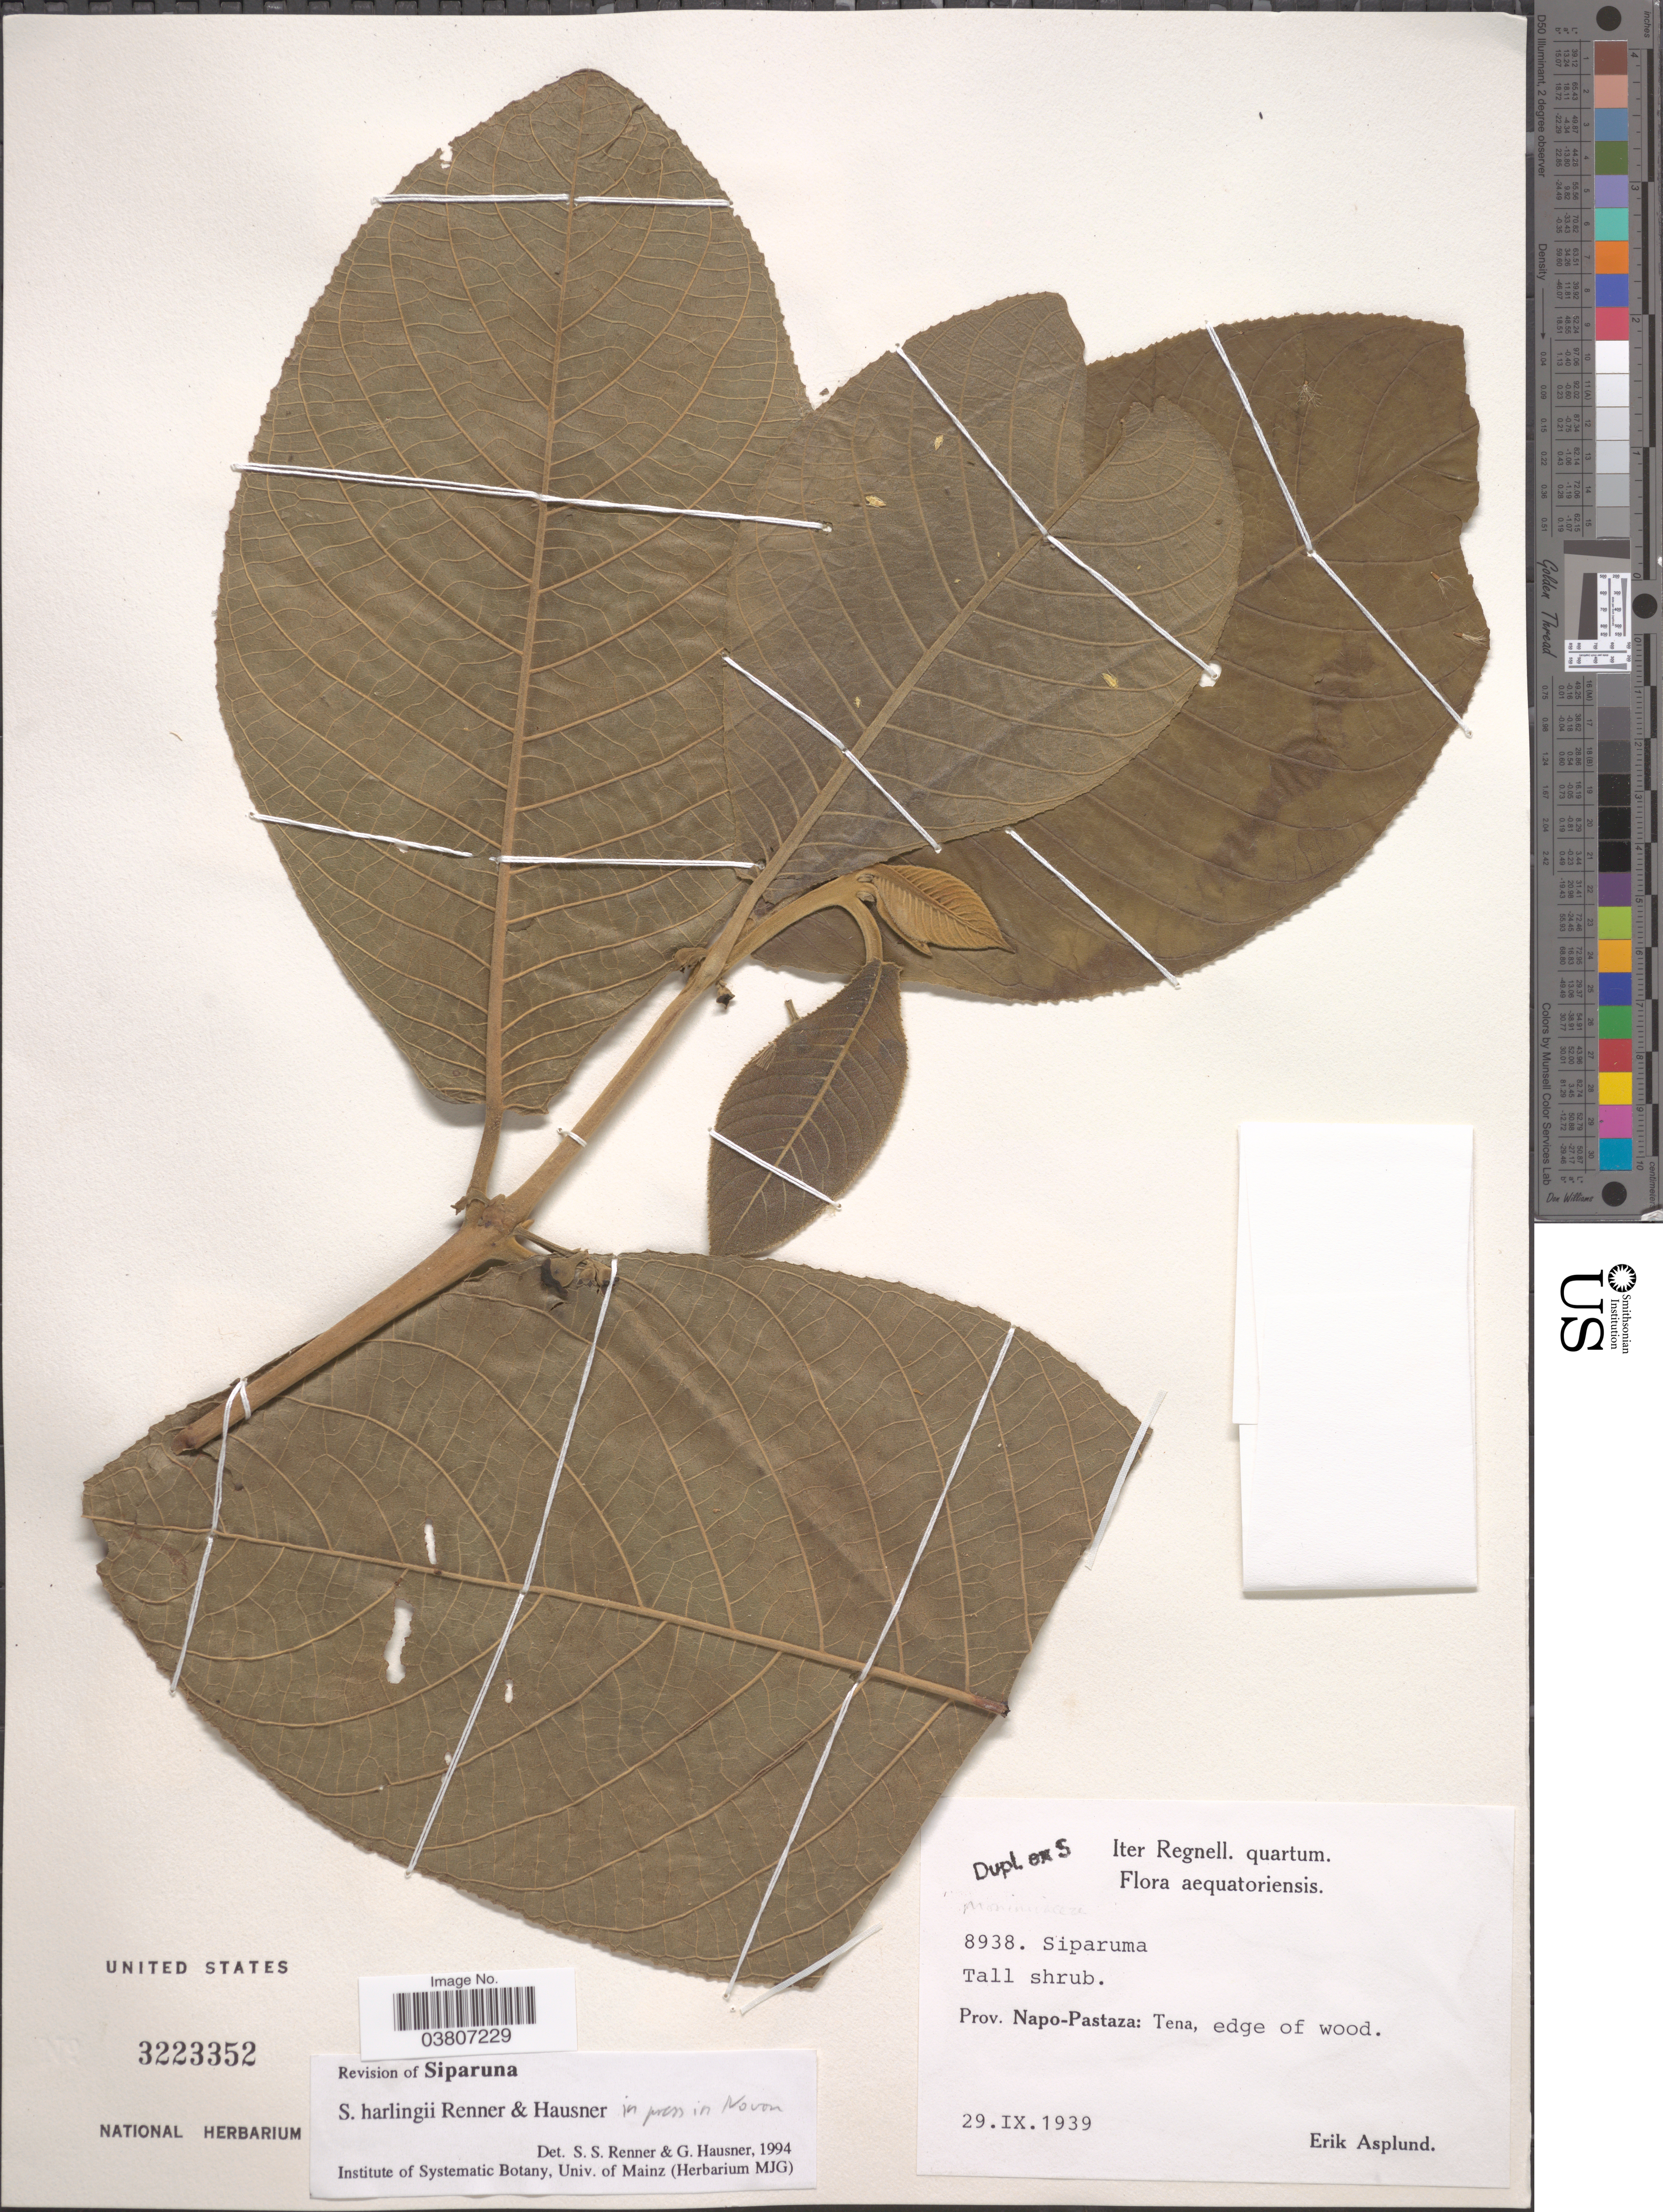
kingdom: Plantae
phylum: Tracheophyta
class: Magnoliopsida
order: Laurales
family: Siparunaceae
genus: Siparuna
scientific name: Siparuna harlingii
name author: S.S. Renner & Hausner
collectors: E. Asplund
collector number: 8938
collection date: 1939-09-29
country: Ecuador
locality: Prov. Napo-Pastaza: Tena, edge of wood.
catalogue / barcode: US 3223352